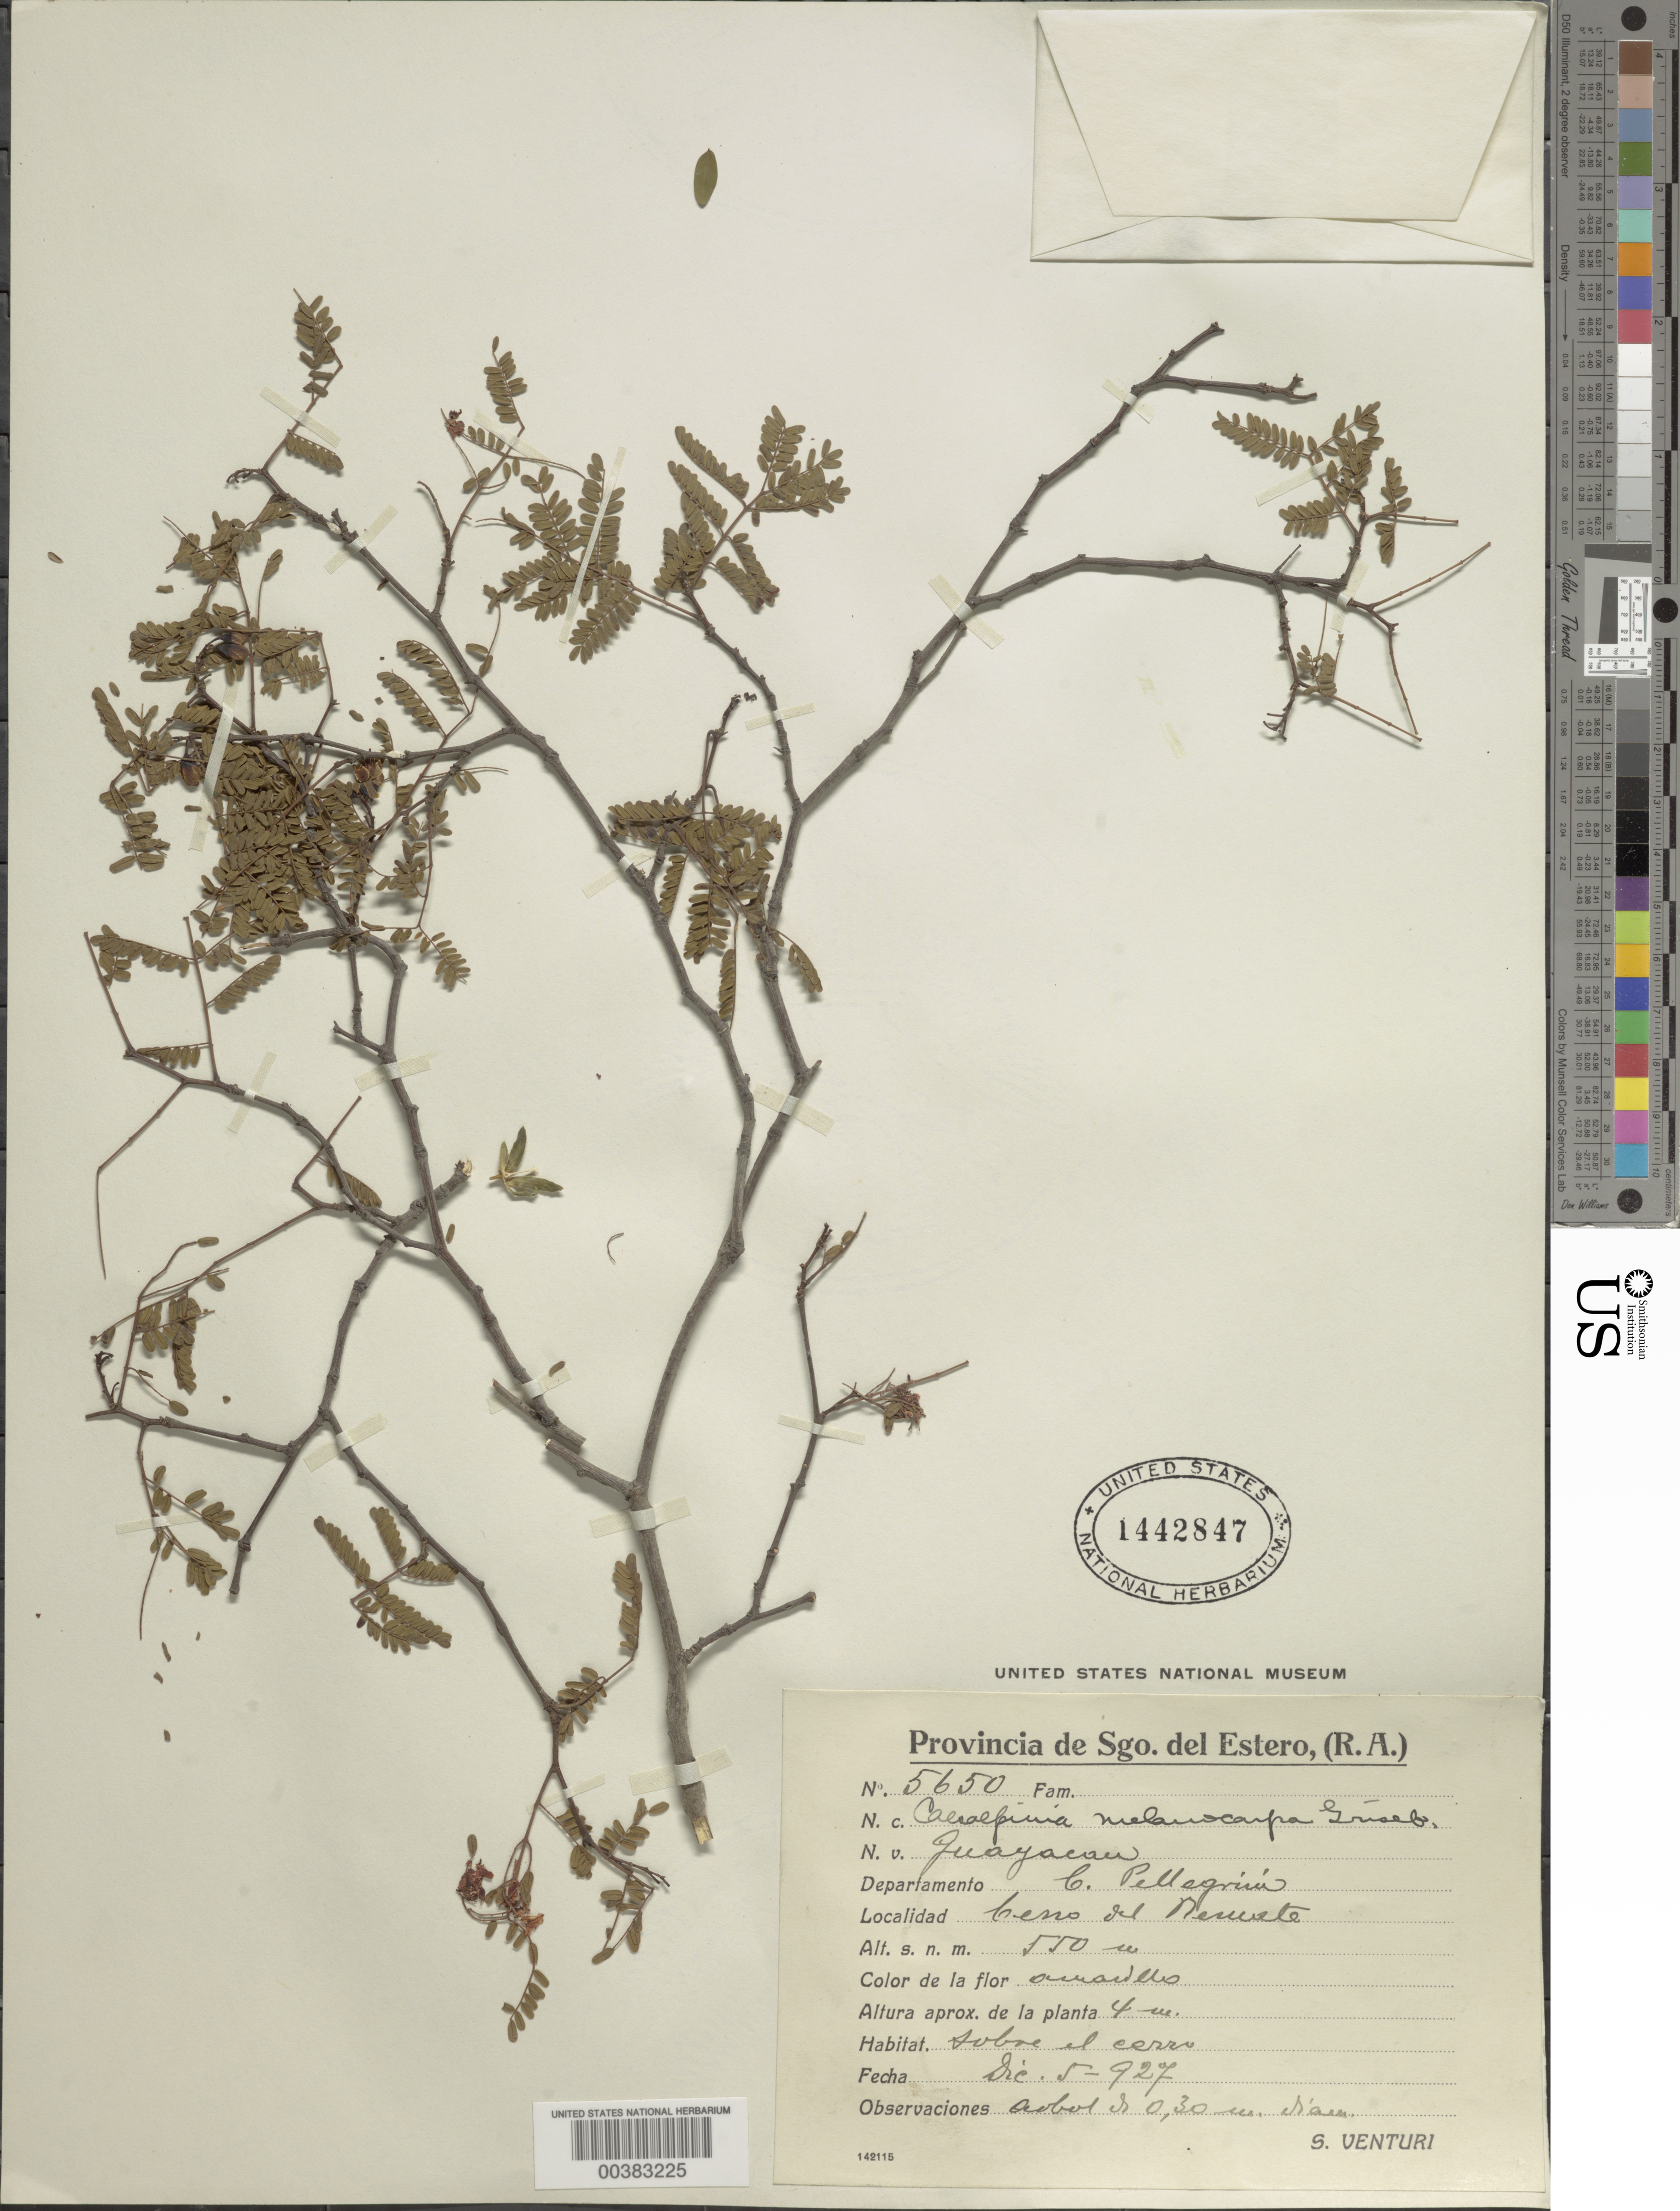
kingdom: Plantae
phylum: Tracheophyta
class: Magnoliopsida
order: Fabales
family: Fabaceae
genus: Libidibia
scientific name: Libidibia paraguariensis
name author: (Parodi) G.P. Lewis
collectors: S. Venturi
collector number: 5650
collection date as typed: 05 Dec 1927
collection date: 1927-12-05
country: Argentina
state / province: Santiago del Estero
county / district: Pellegrini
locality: Cerro del Remote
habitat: Sobre el cerro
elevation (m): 500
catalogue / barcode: US 1442847